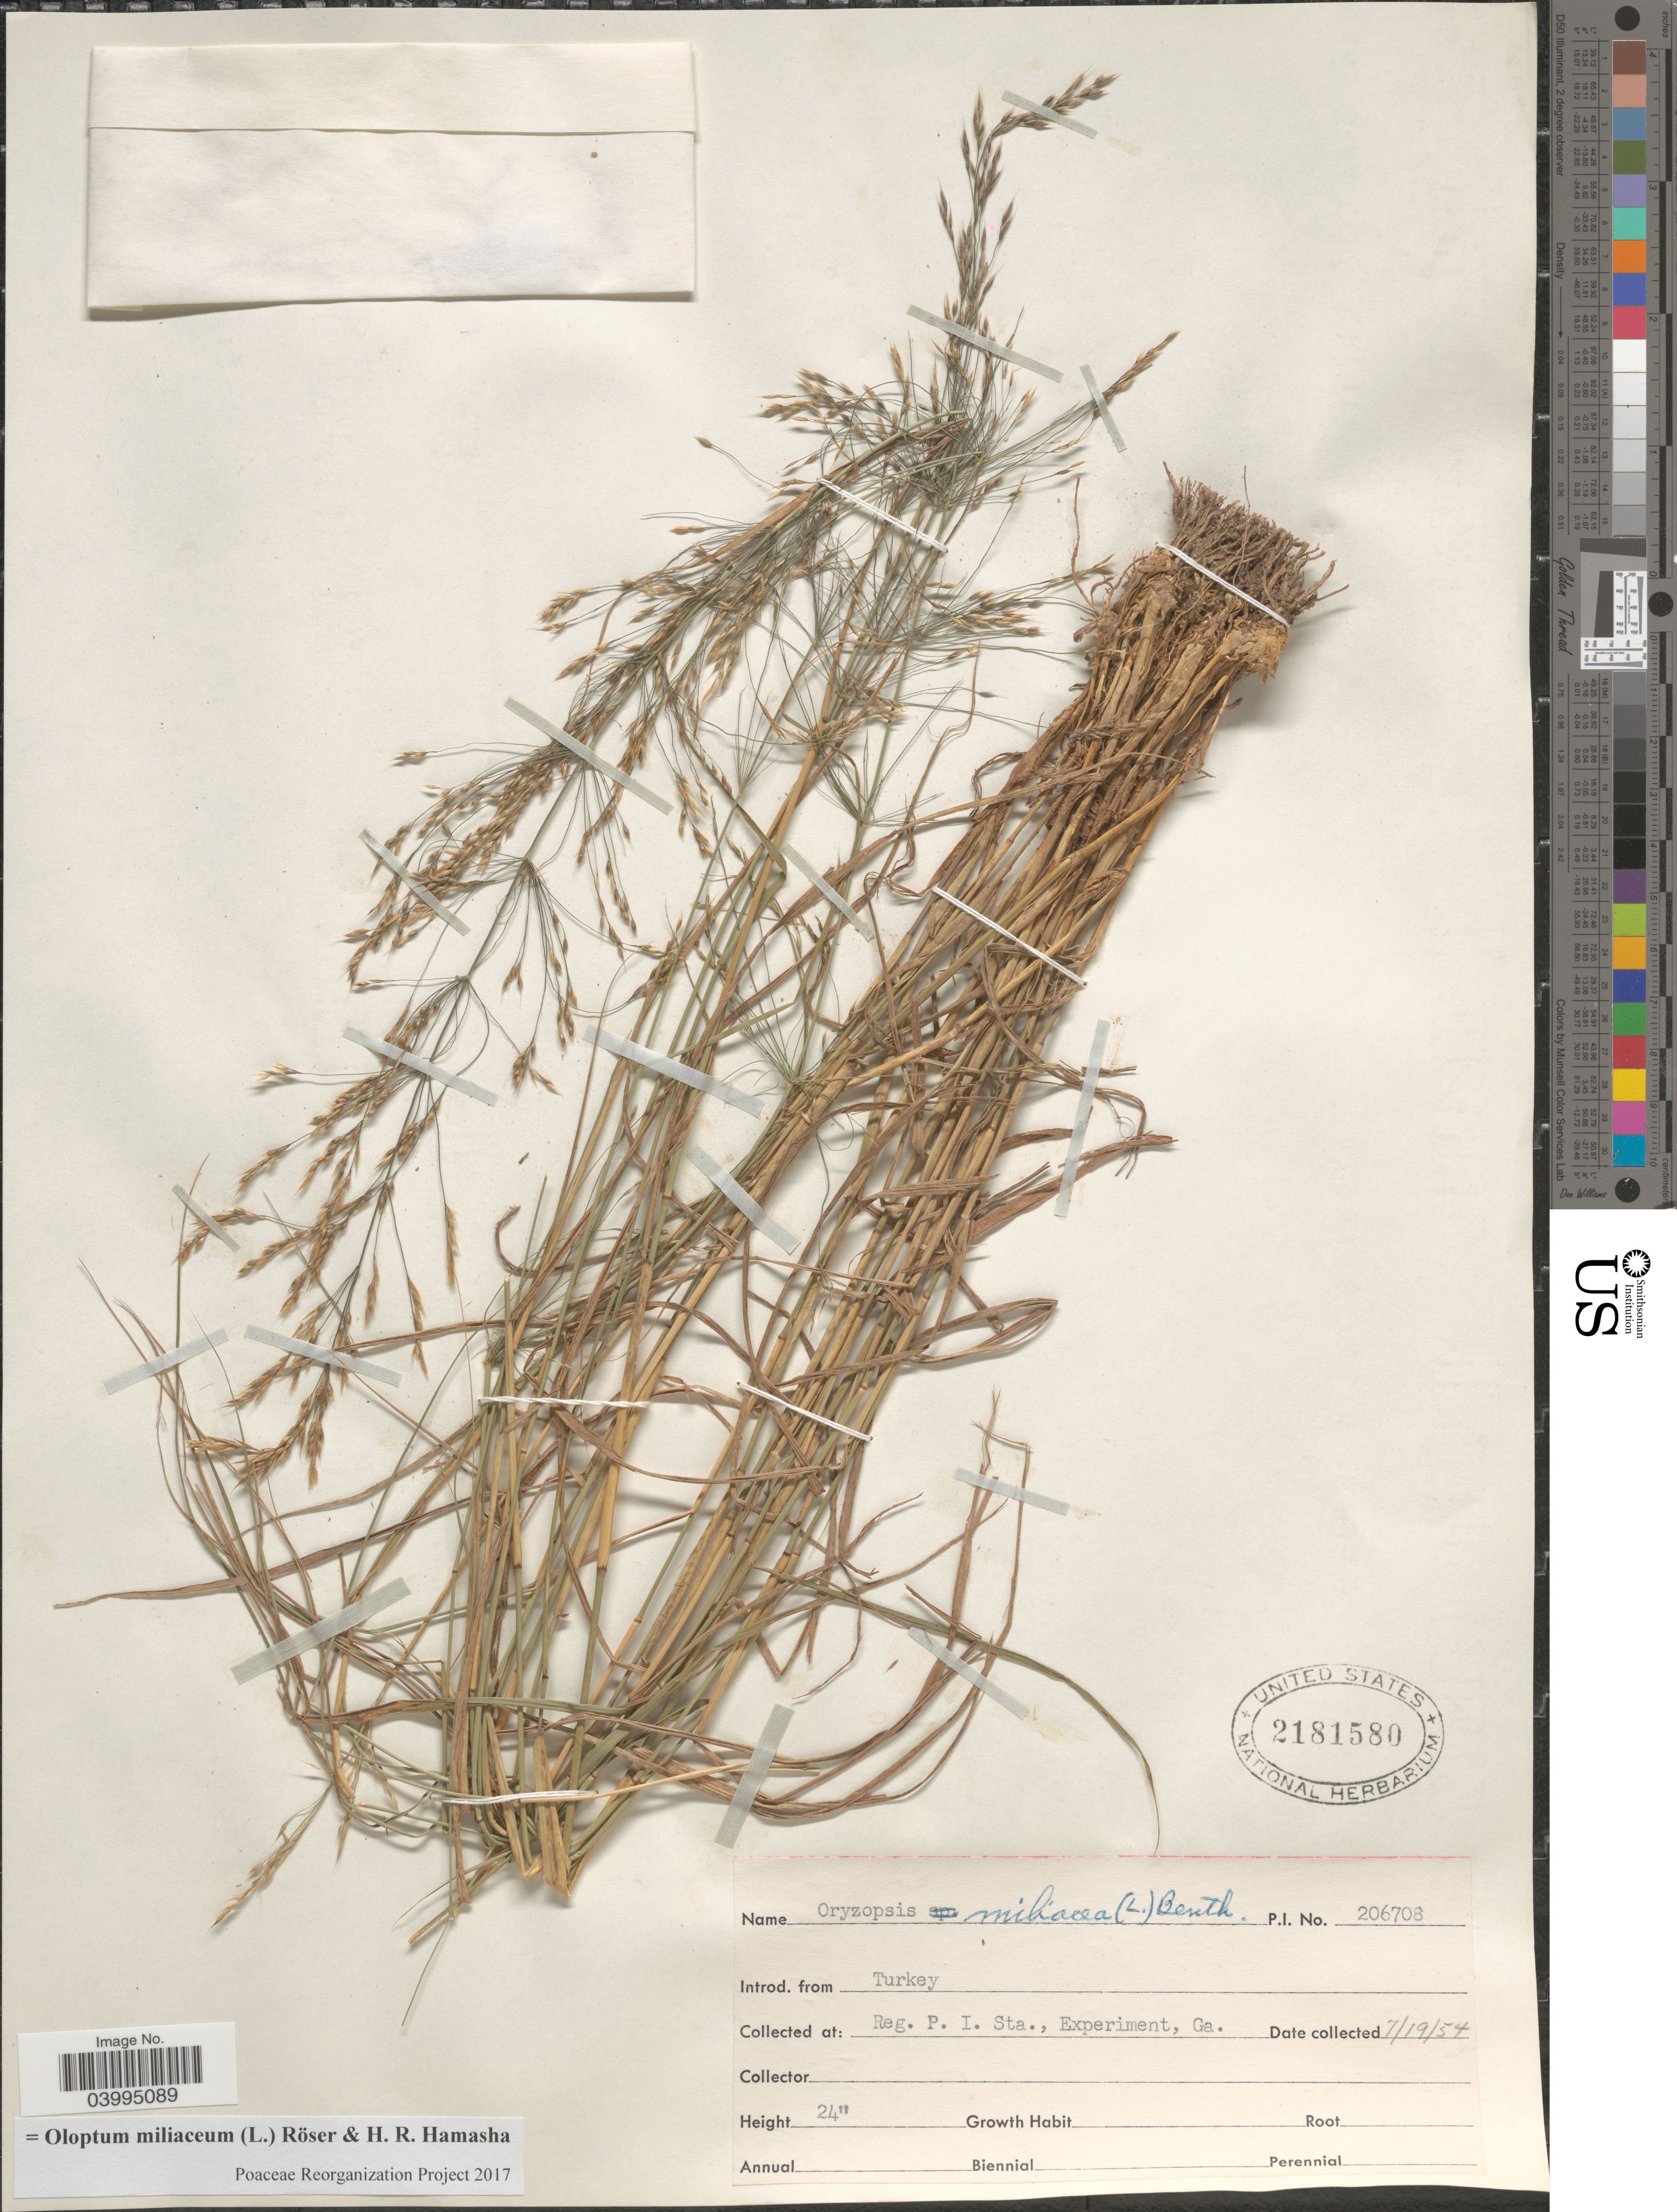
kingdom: Plantae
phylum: Tracheophyta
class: Liliopsida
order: Poales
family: Poaceae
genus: Oloptum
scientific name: Oloptum miliaceum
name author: Röser & H. R. Hamasha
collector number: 206708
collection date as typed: Transcribed d/m/y: 19/7/54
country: United States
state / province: Georgia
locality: Reg. P. I. Sta., Experiment.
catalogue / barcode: US 2181580